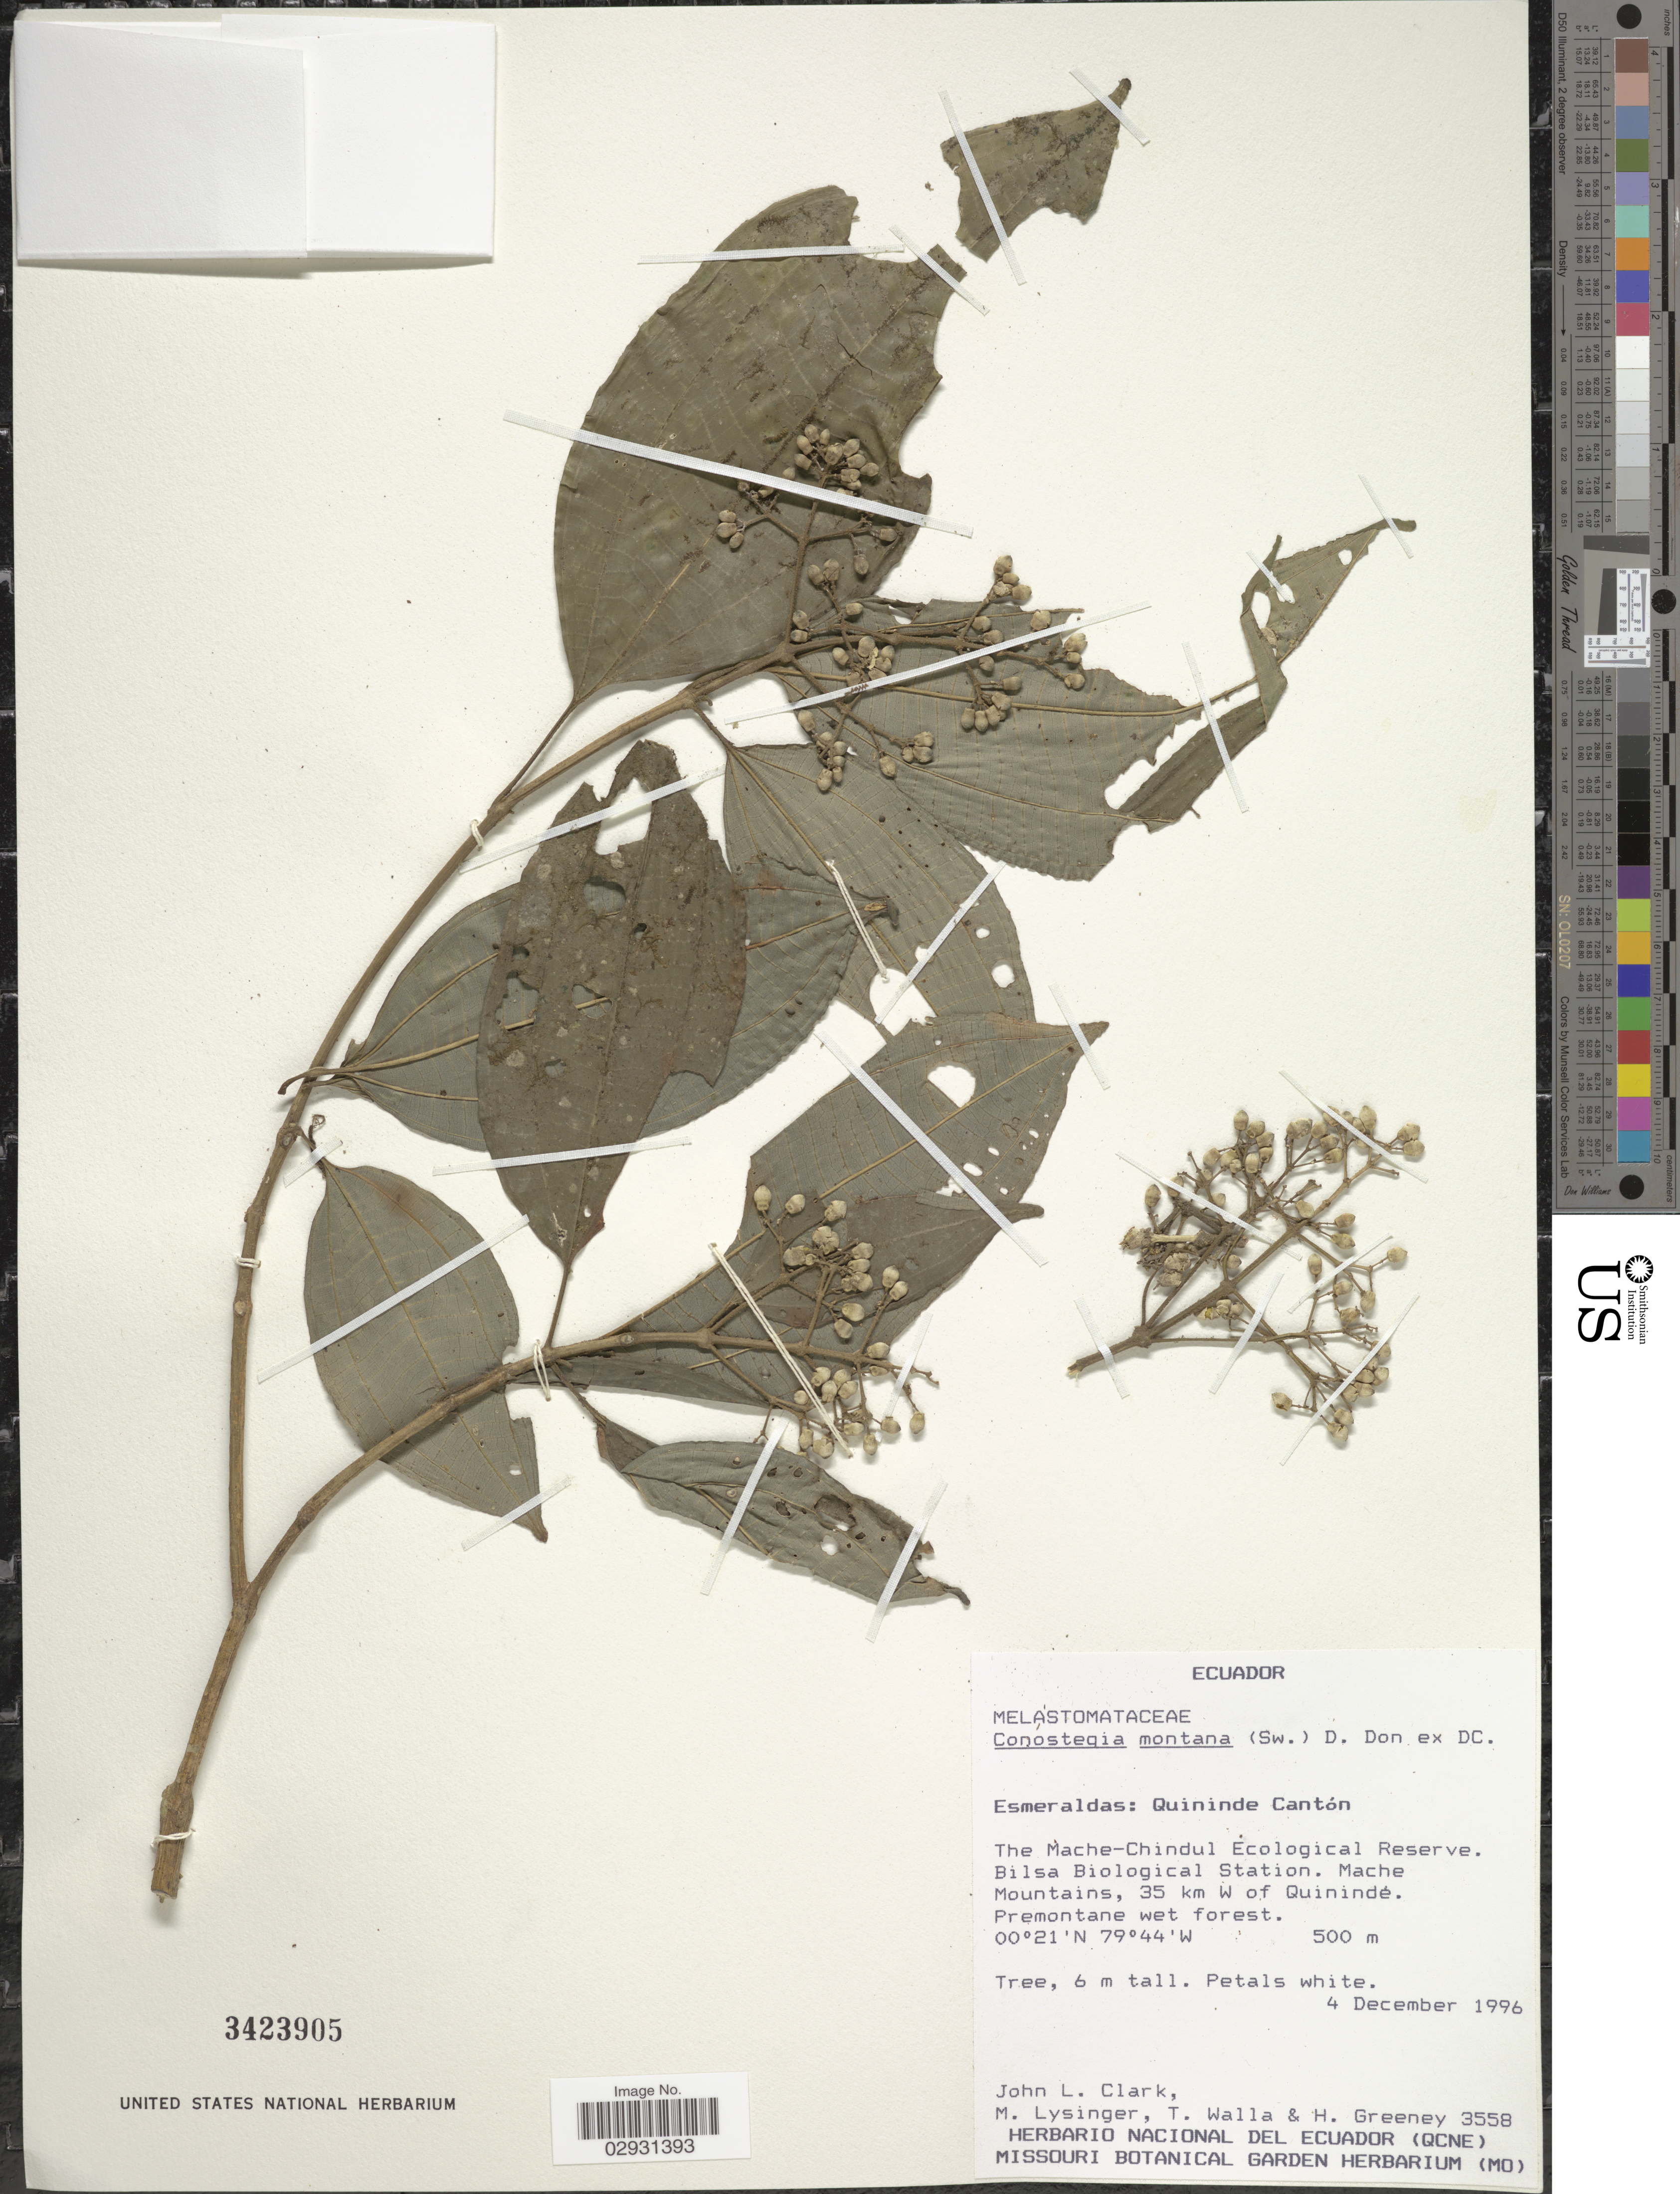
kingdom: Plantae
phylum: Tracheophyta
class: Magnoliopsida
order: Myrtales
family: Melastomataceae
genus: Conostegia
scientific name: Conostegia montana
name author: (Sw.) D. Don ex DC.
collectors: J. L. Clark, M. Lysinger, T. Walla & H. Greeney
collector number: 3558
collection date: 1996-12-04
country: Ecuador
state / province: Esmeraldas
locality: Quininde Cantón. The Mache-Chindul Ecological Reserve. Bilsa Biological Station. Mache Mountains, 35 km W of Quinindé. Premontane wet forest.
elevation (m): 500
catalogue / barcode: US 3423905